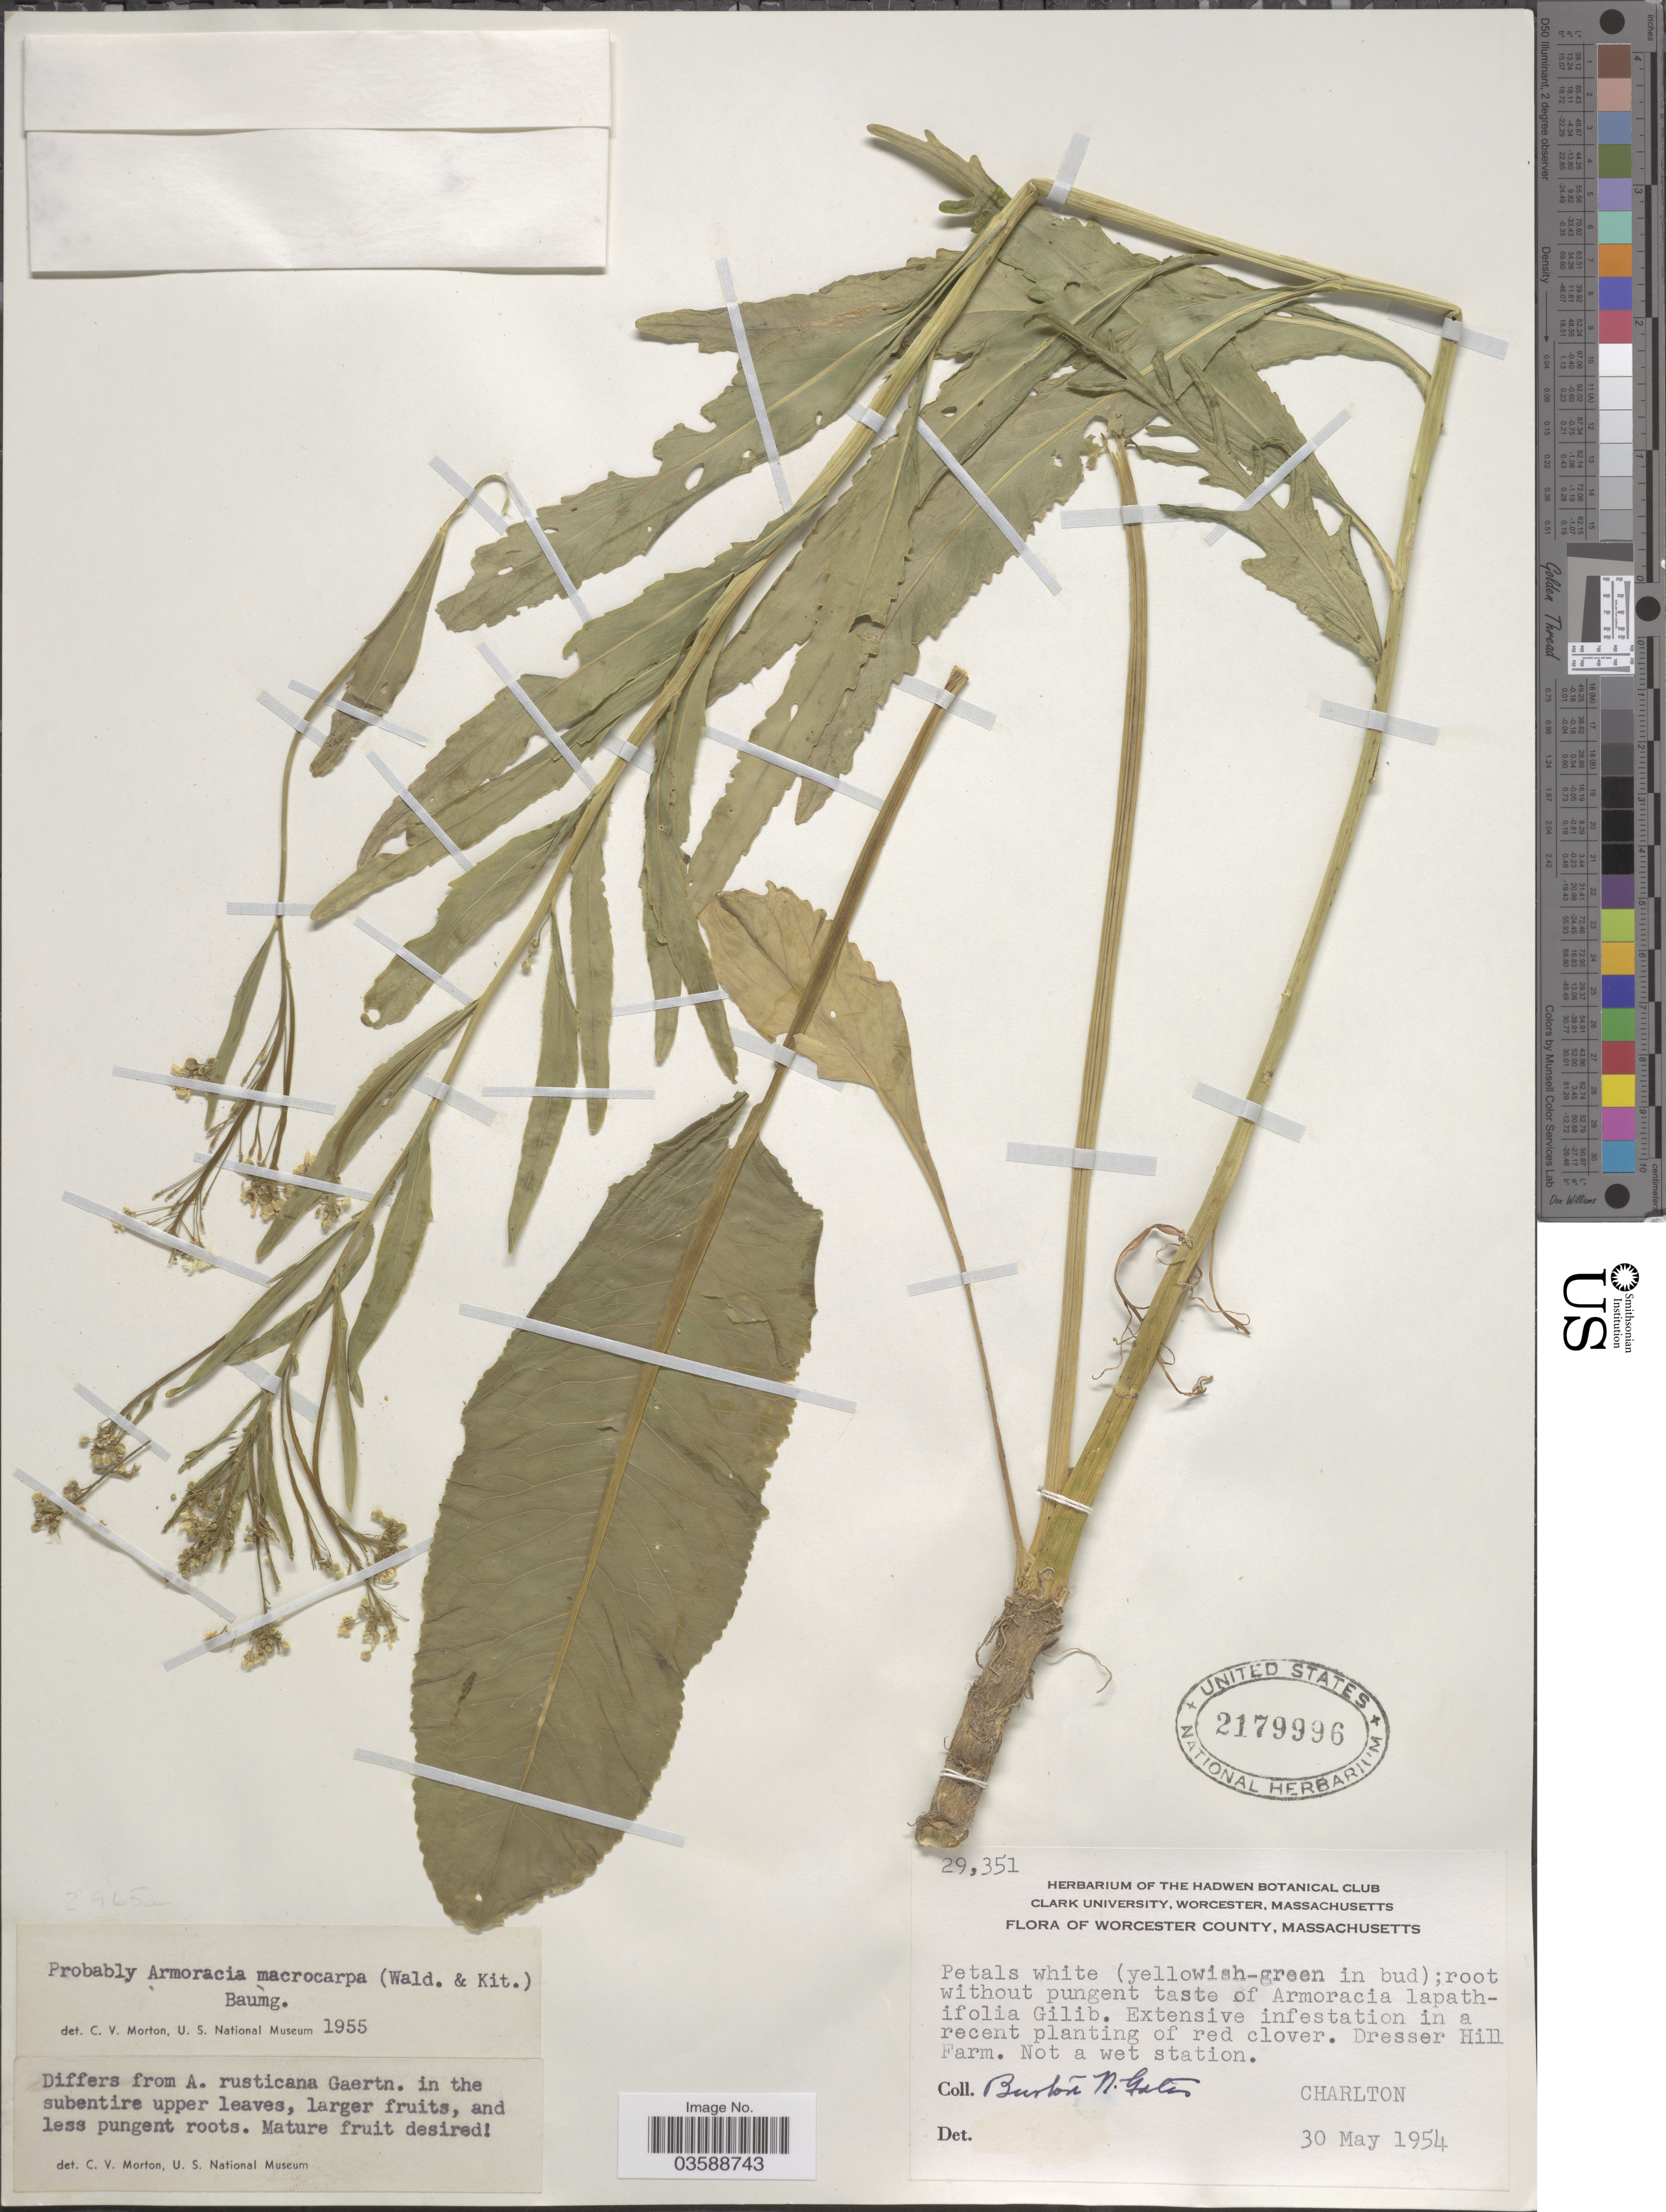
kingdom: Plantae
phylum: Tracheophyta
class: Magnoliopsida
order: Brassicales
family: Brassicaceae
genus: Armoracia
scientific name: Armoracia rusticana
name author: G. Gaertn. et al.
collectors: B. N. Gates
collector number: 29351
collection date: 1954-05-30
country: United States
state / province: Massachusetts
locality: Worcester County. Dresser Hill Farm. Charlton.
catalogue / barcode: US 2179996